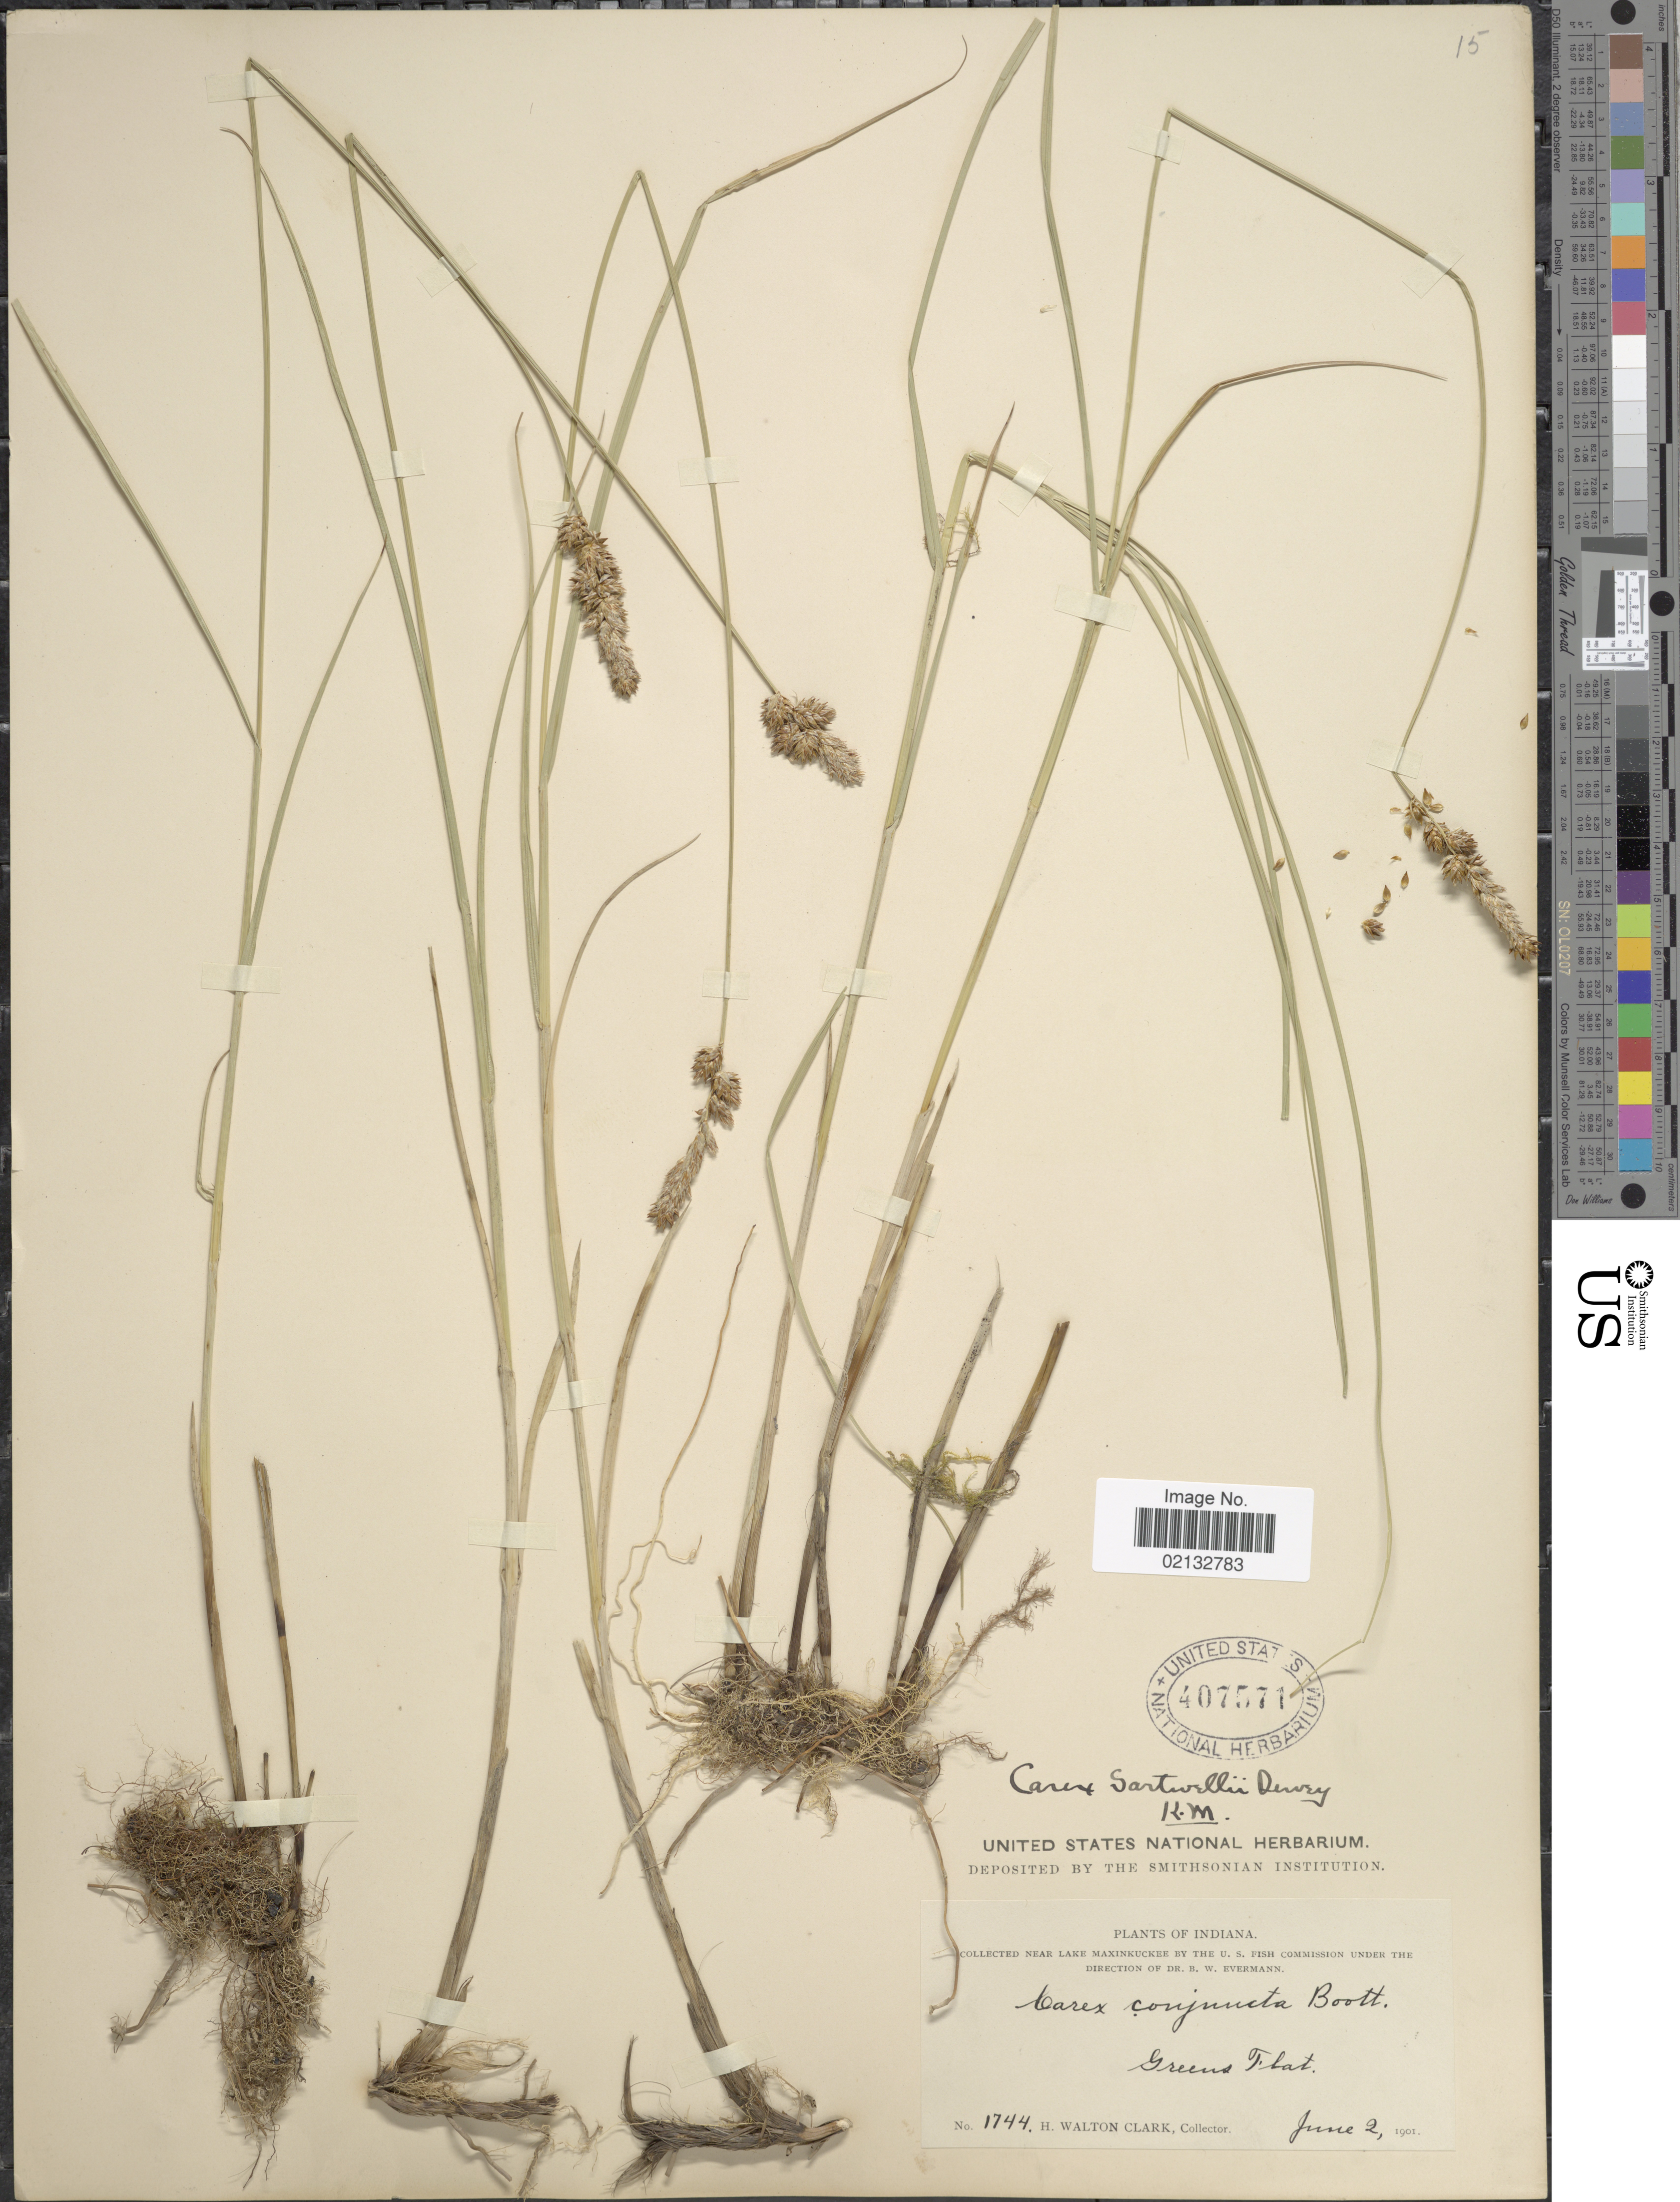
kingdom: Plantae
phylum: Tracheophyta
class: Liliopsida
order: Poales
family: Cyperaceae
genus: Carex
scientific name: Carex sartwellii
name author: Dewey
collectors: H. W. Clark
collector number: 1744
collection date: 1901-06-02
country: United States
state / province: Indiana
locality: Near Lake Maxinkuckee. Greens Flat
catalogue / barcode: US 707571